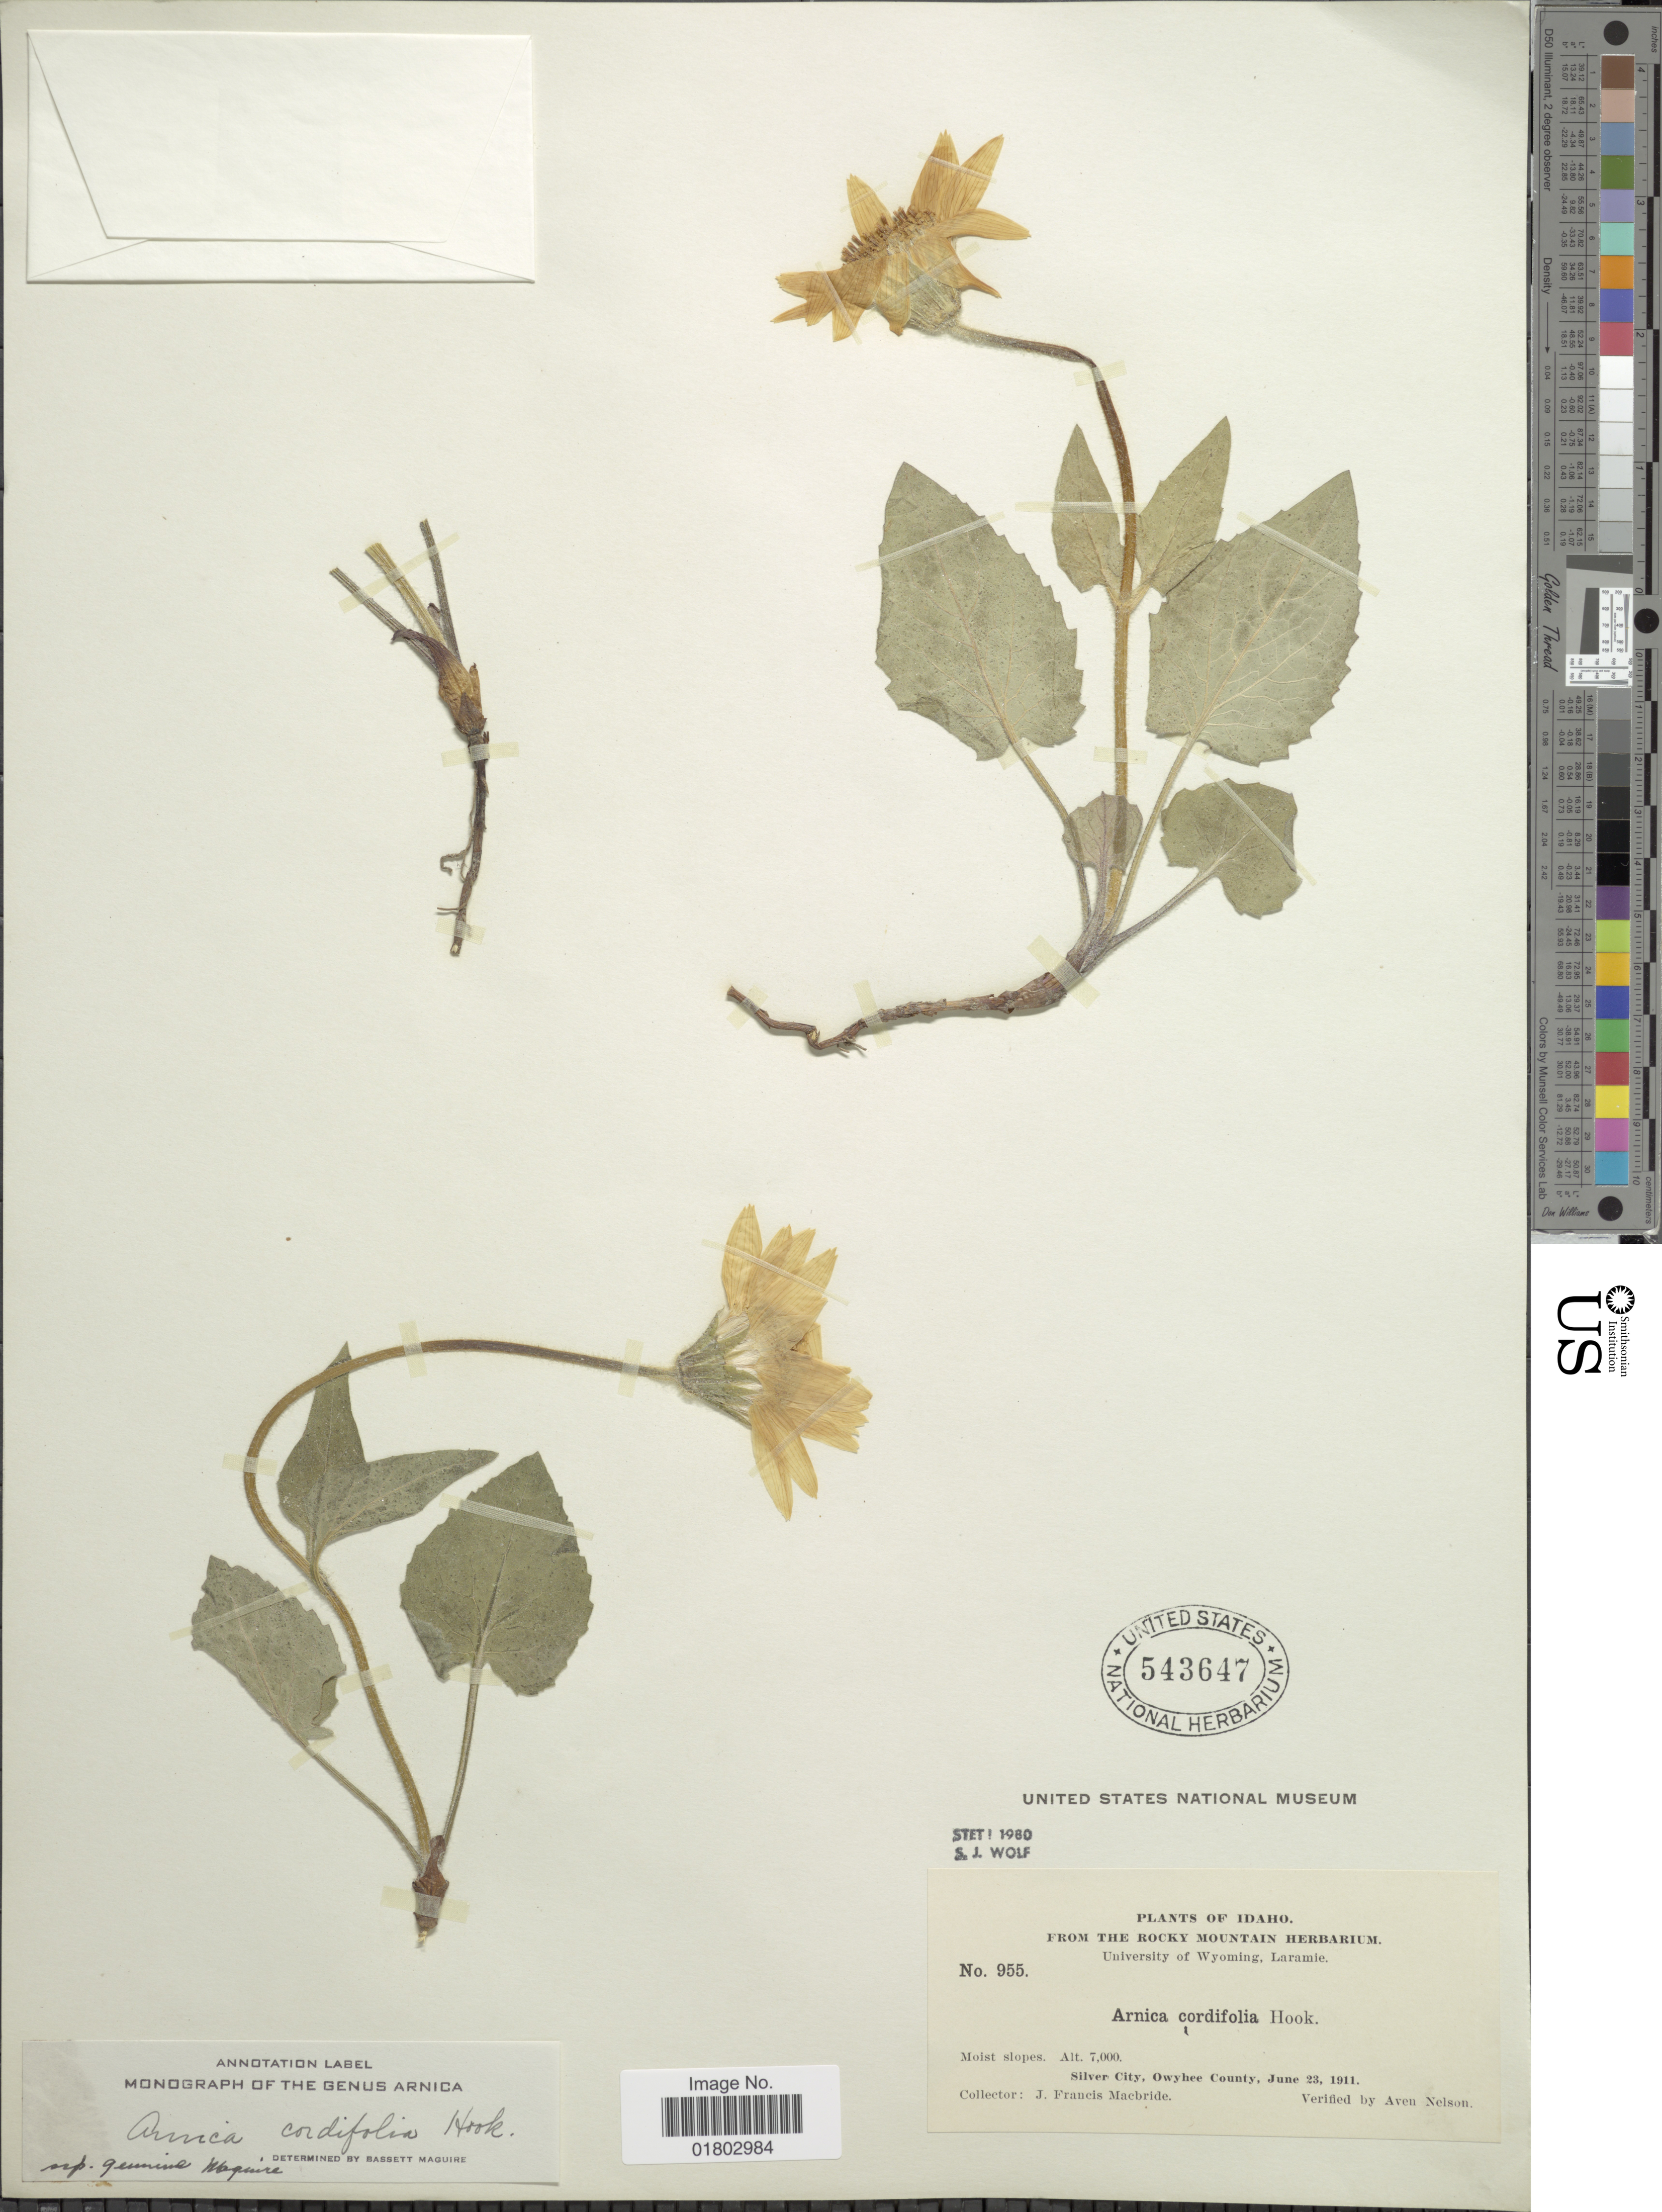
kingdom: Plantae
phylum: Tracheophyta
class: Magnoliopsida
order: Asterales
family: Asteraceae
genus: Arnica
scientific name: Arnica cordifolia subsp. genuina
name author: Maguire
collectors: J. F. Macbride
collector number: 955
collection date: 1911-06-23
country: United States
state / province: Idaho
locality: Moist slopes, Silver City, Owyhee County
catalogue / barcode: US 543647